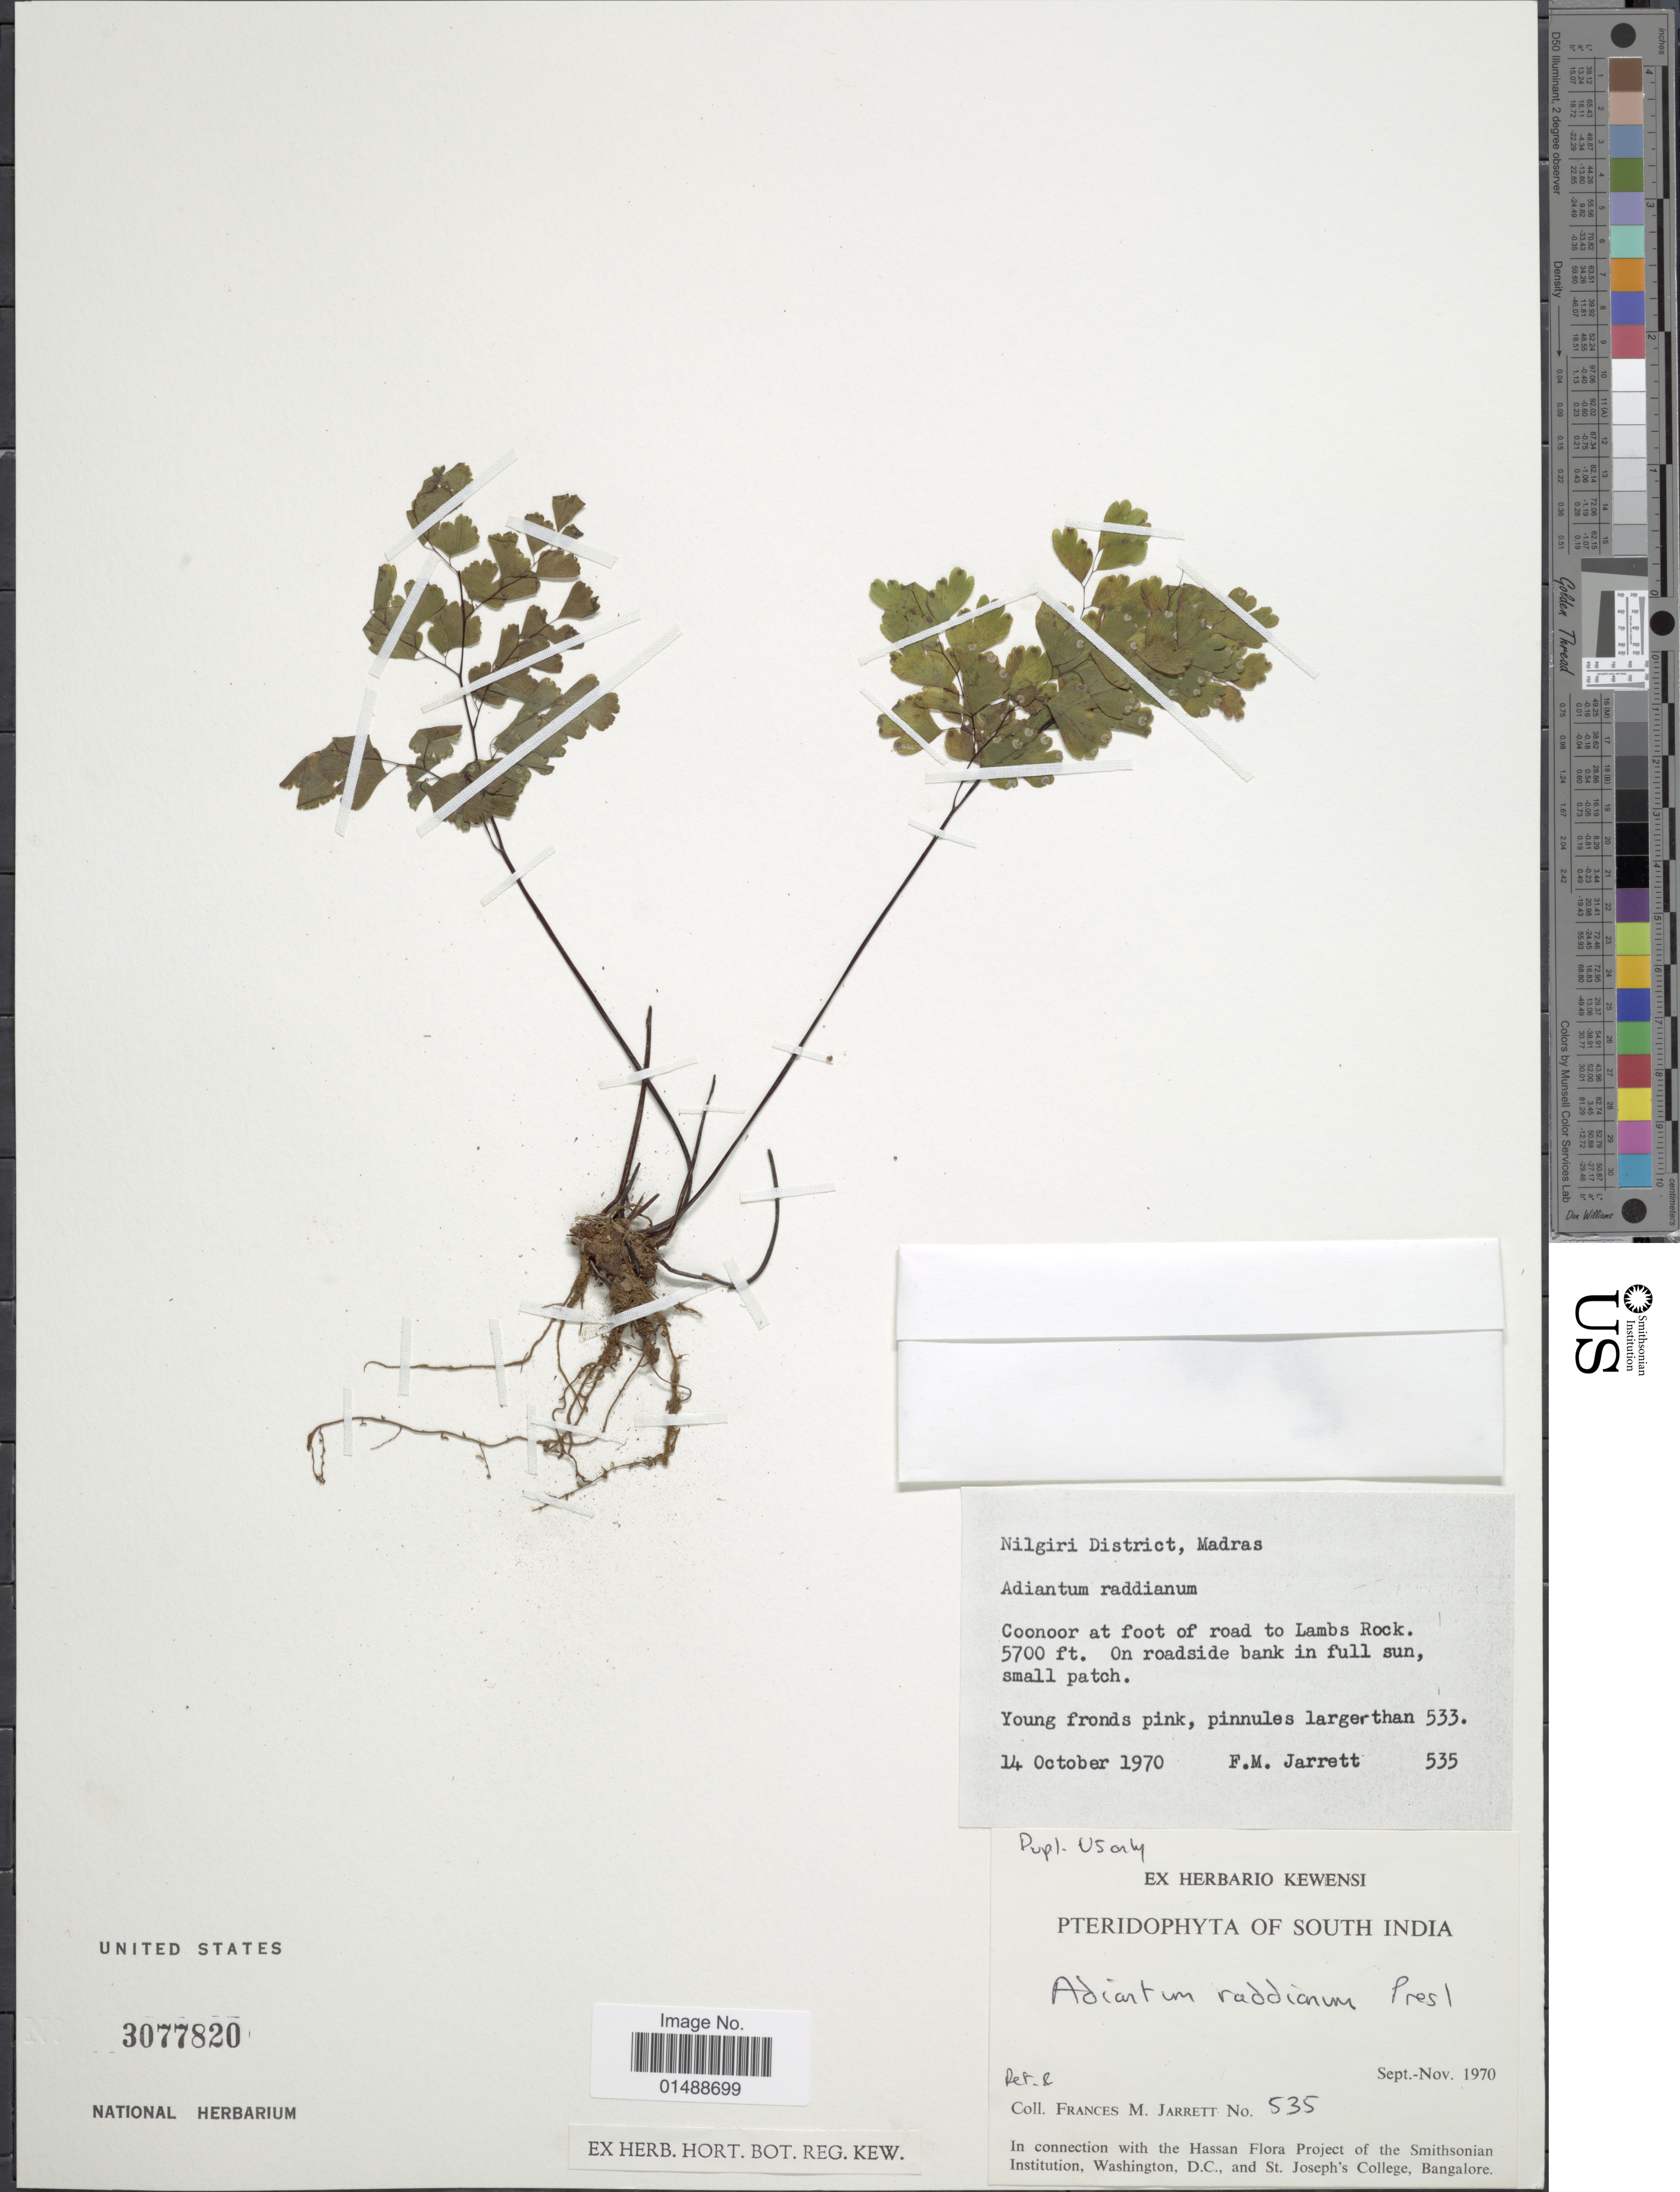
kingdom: Plantae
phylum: Tracheophyta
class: Polypodiopsida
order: Polypodiales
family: Pteridaceae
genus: Adiantum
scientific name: Adiantum raddianum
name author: C. Presl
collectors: F. M. Jarrett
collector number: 535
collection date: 1970-10-14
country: India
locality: South India, Nilgiri District, Madras, Coonoor at foot of road to Lambs Rock.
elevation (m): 1737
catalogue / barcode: US 3077820